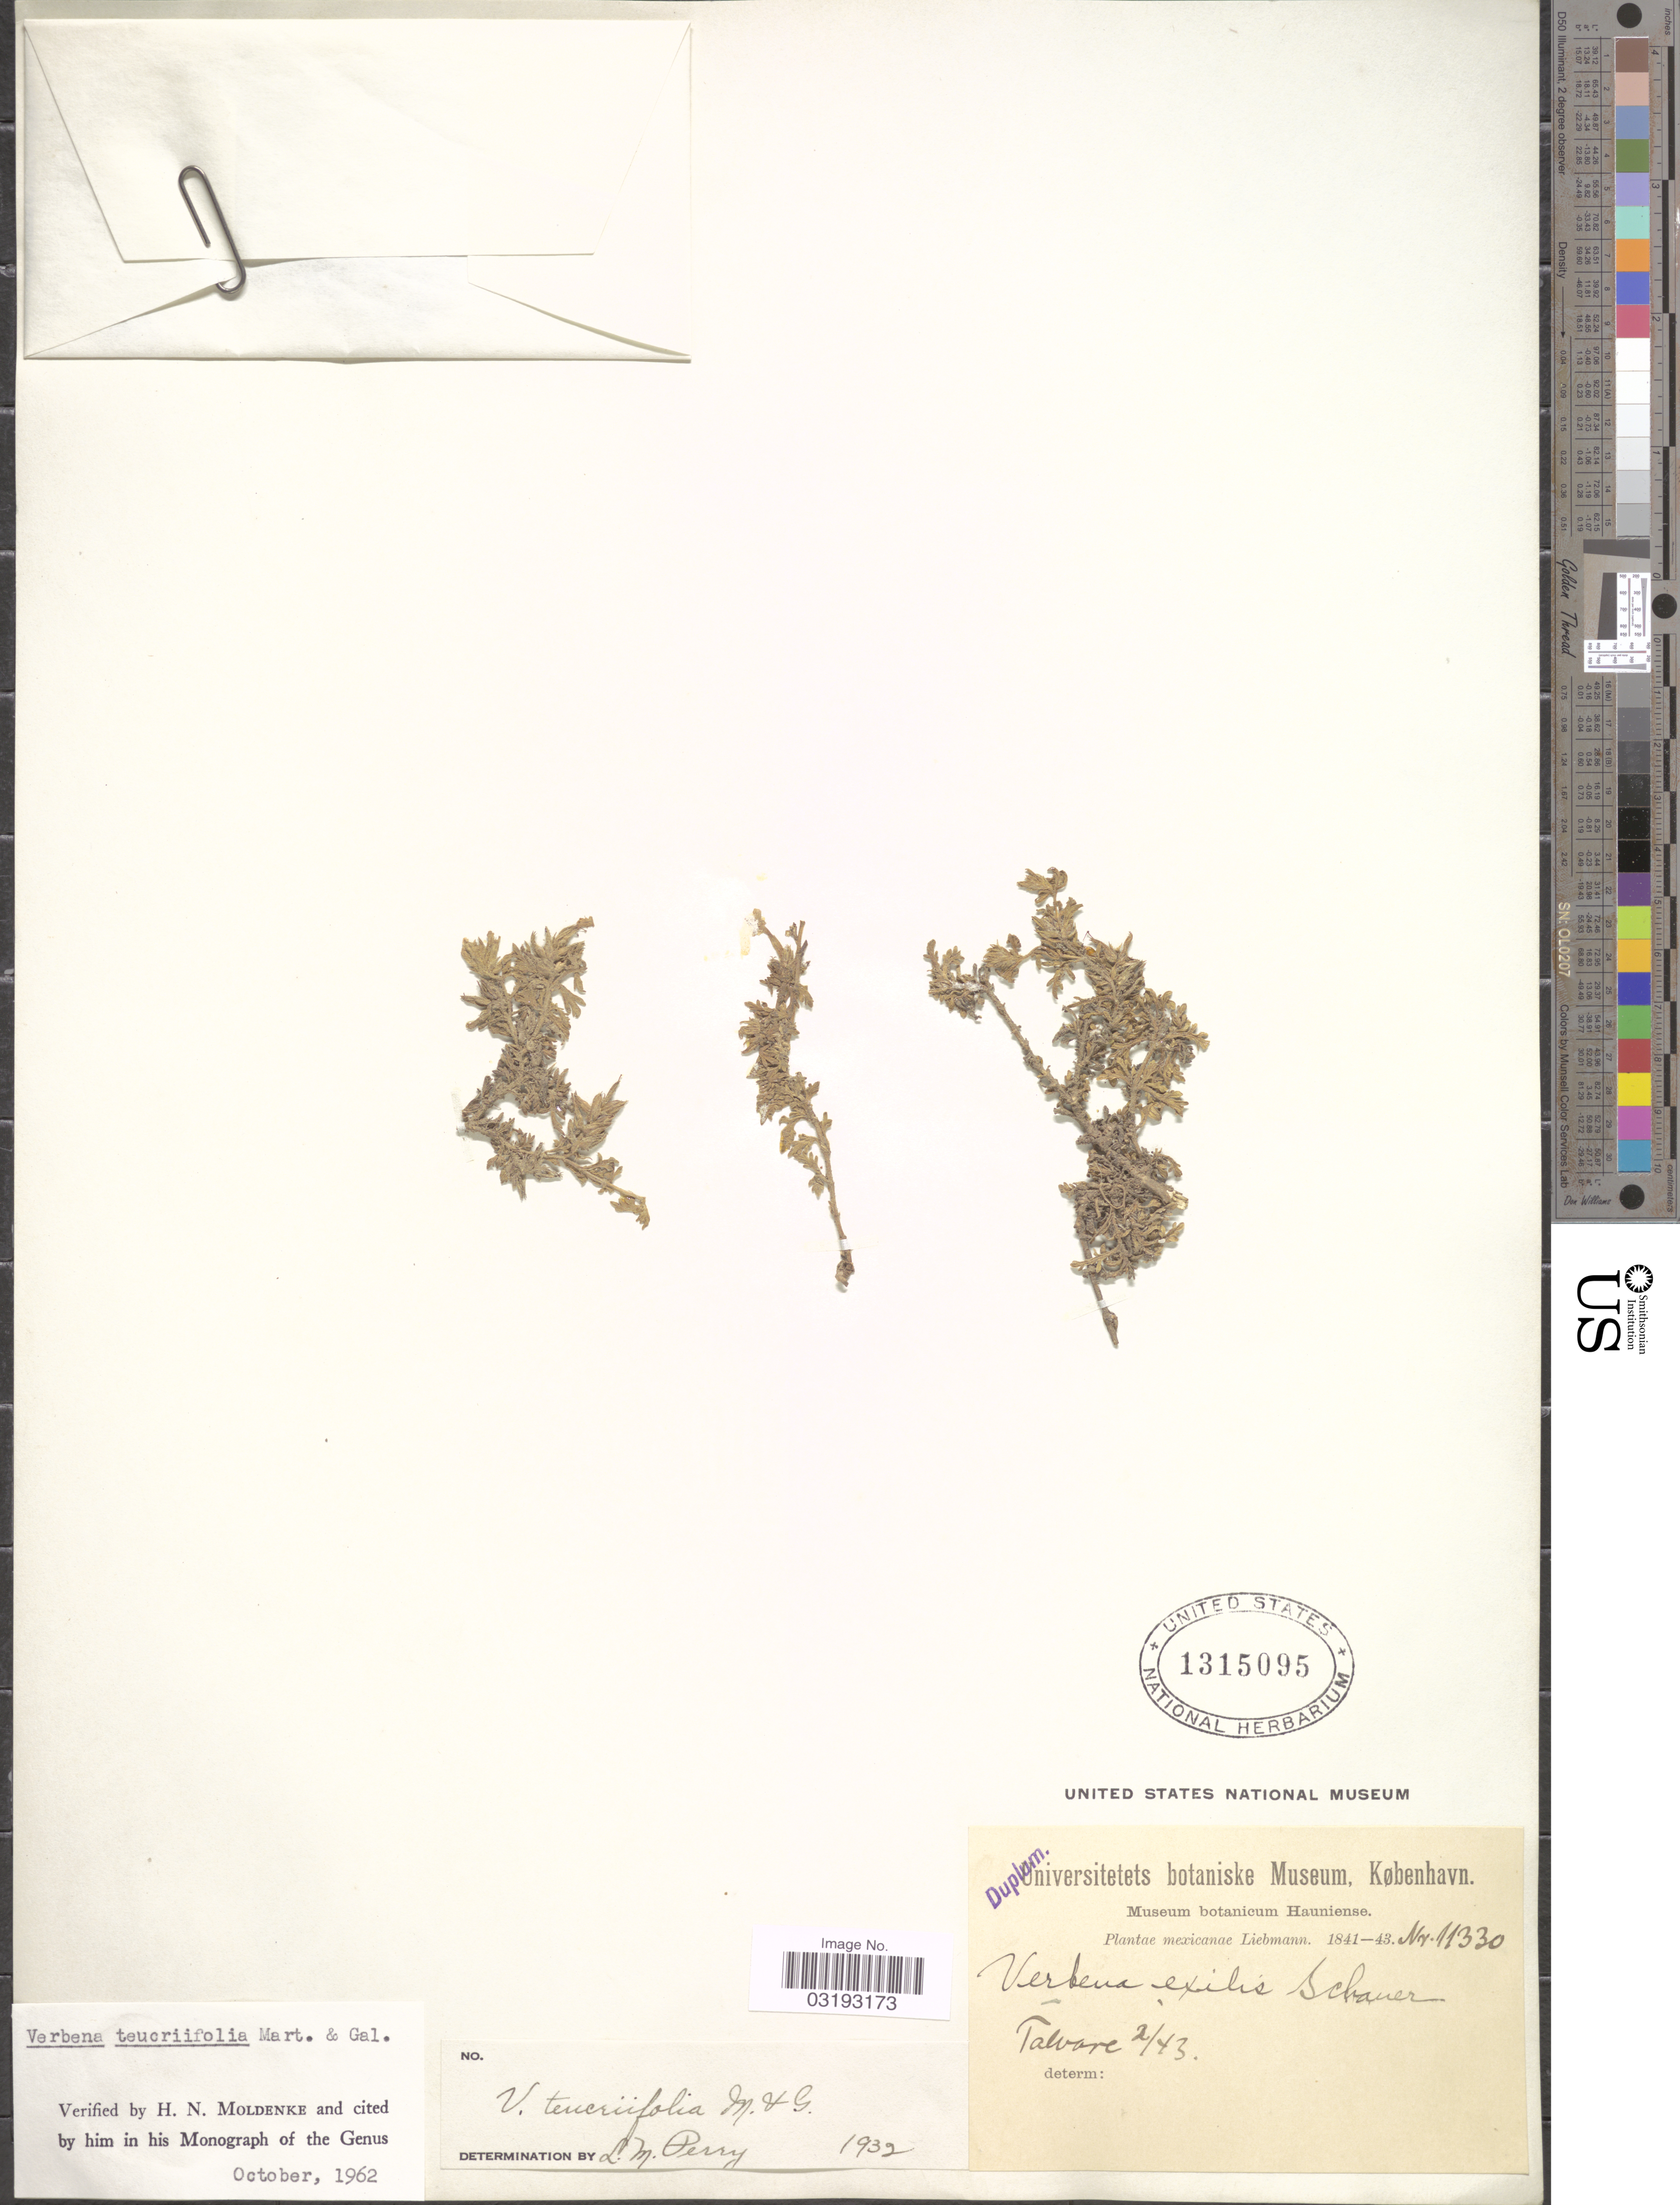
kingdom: Plantae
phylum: Tracheophyta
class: Magnoliopsida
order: Lamiales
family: Verbenaceae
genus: Verbena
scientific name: Verbena teucriifolia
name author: M. Martens & Galeotti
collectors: Liebmann, --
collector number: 11330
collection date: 1843-02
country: Mexico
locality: Talvare. [interpreted]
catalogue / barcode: US 1315095